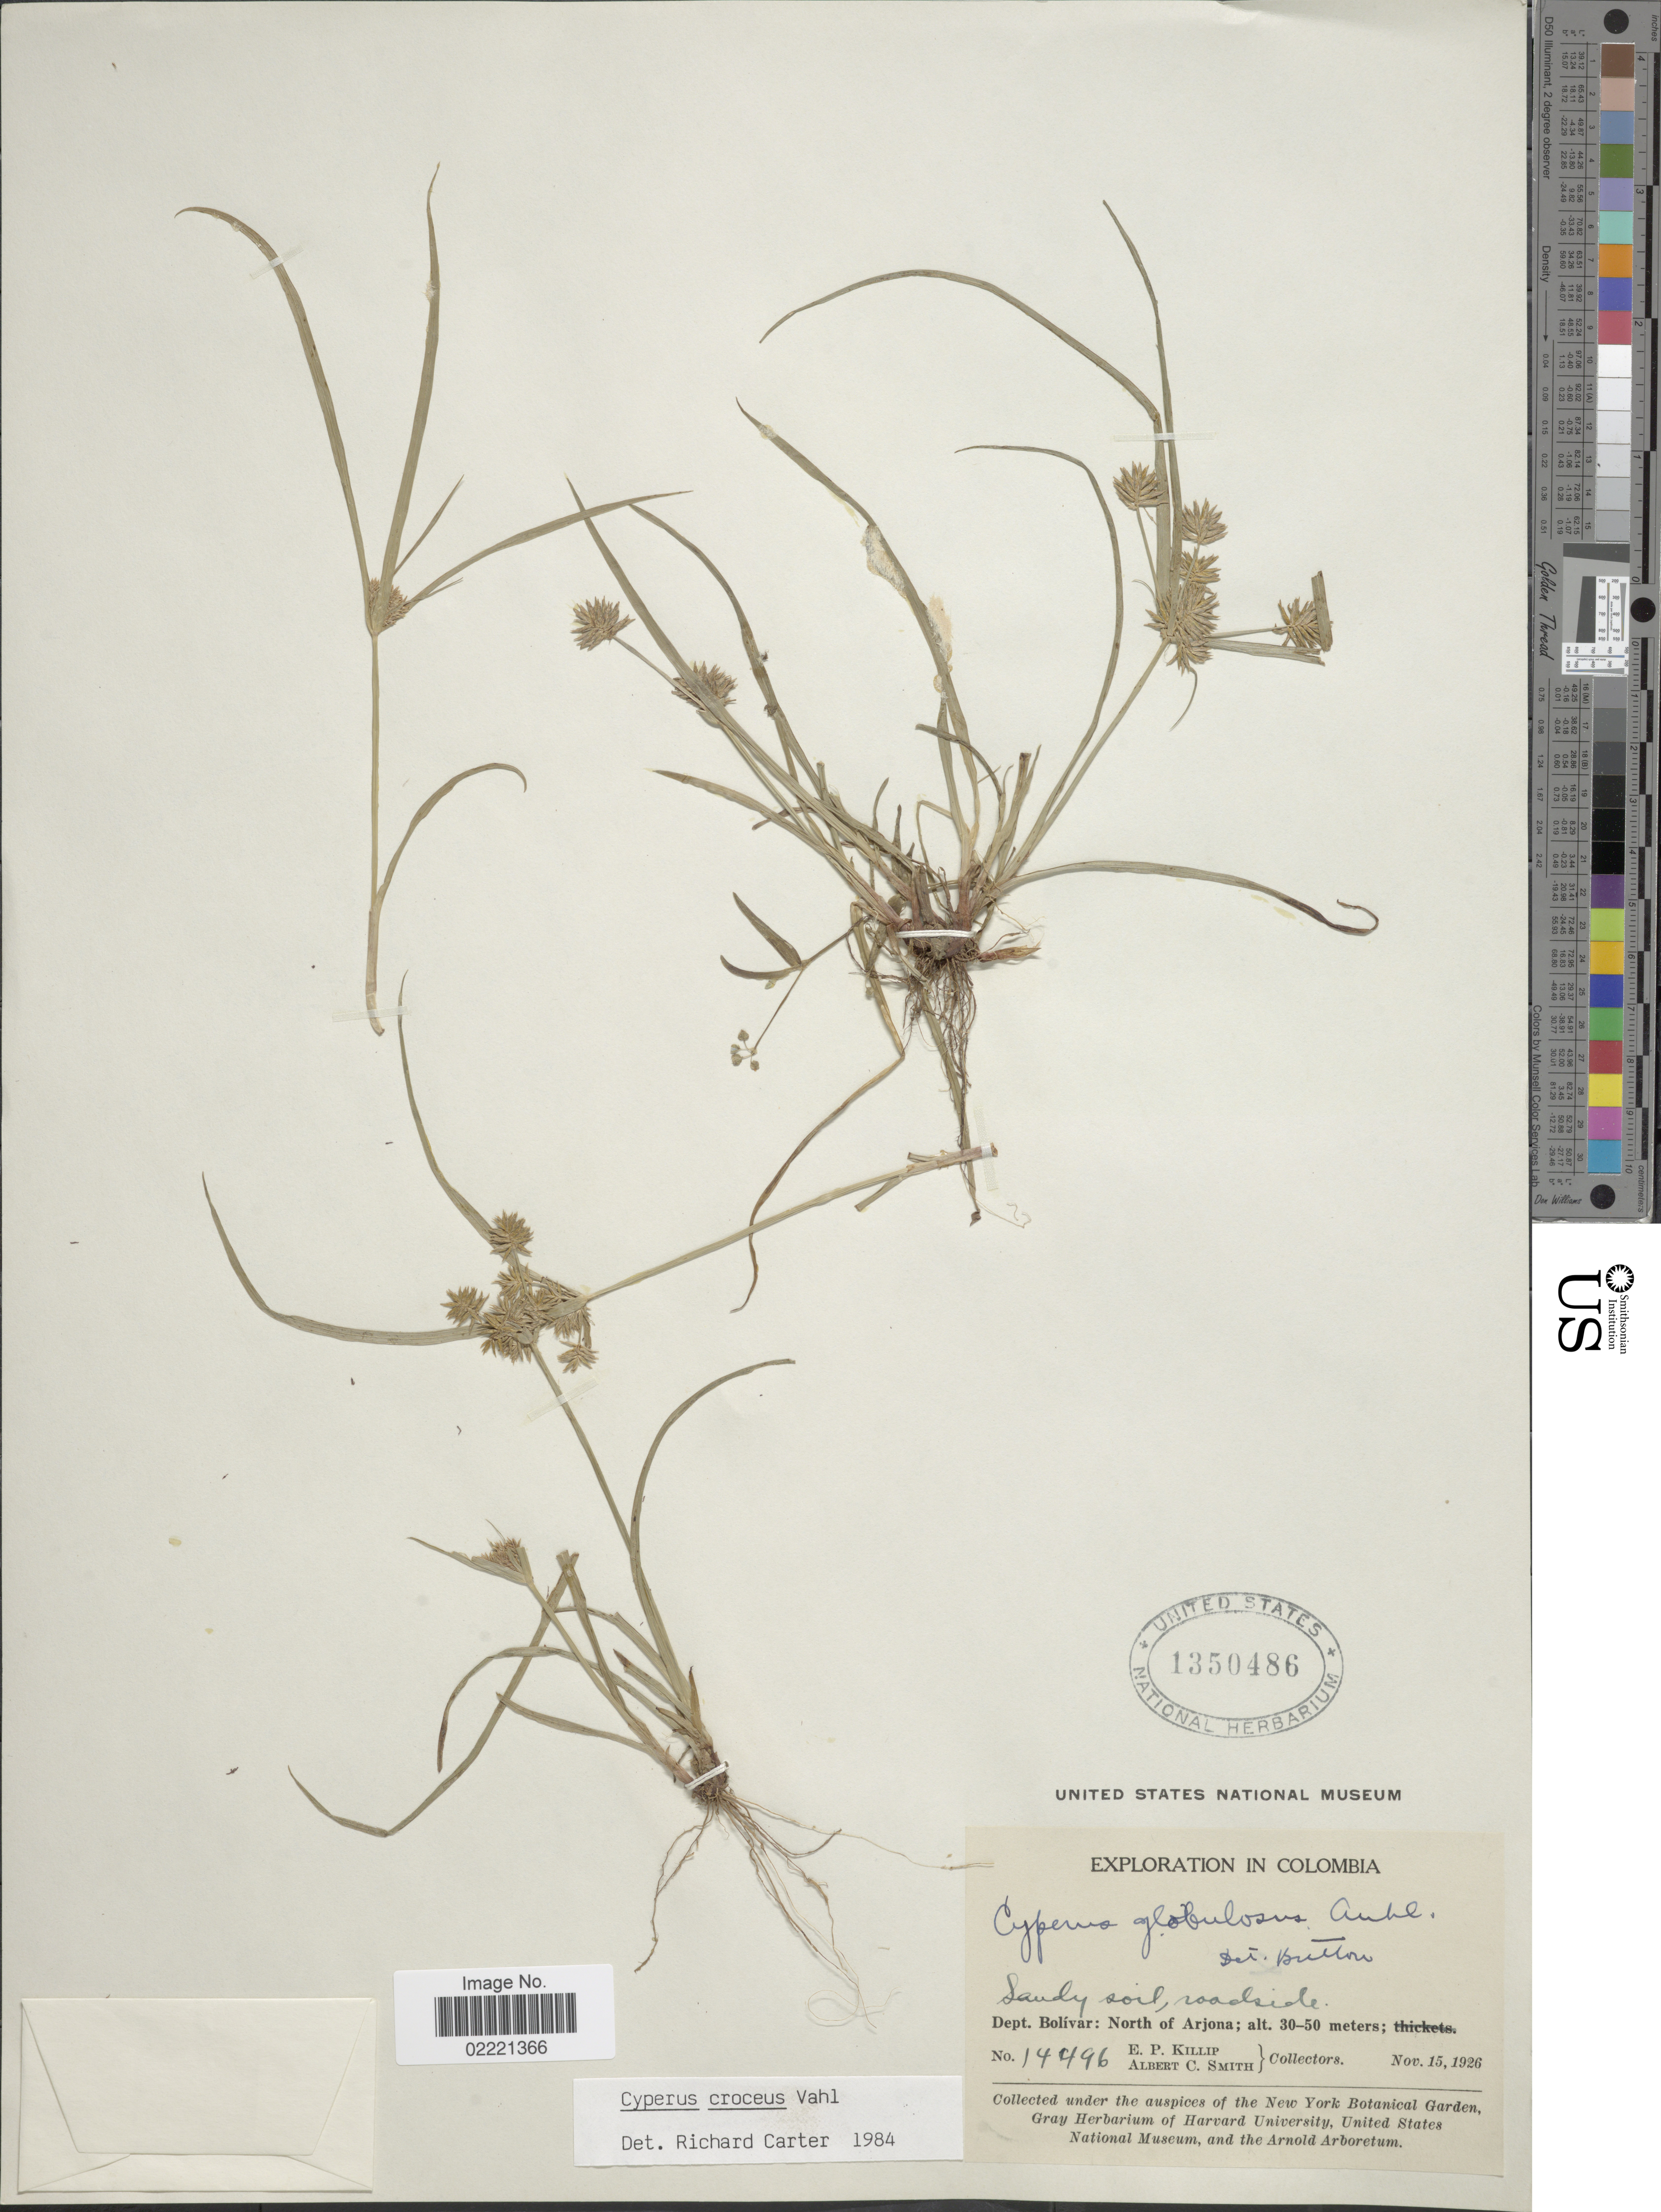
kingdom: Plantae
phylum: Tracheophyta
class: Liliopsida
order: Poales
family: Cyperaceae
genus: Cyperus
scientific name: Cyperus croceus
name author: Vahl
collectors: E. P. Killip & A. C. Smith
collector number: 14496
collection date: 1926-11-15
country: Colombia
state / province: Bolívar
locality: Roadside, north of Arjona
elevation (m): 30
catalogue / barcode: US 1350486